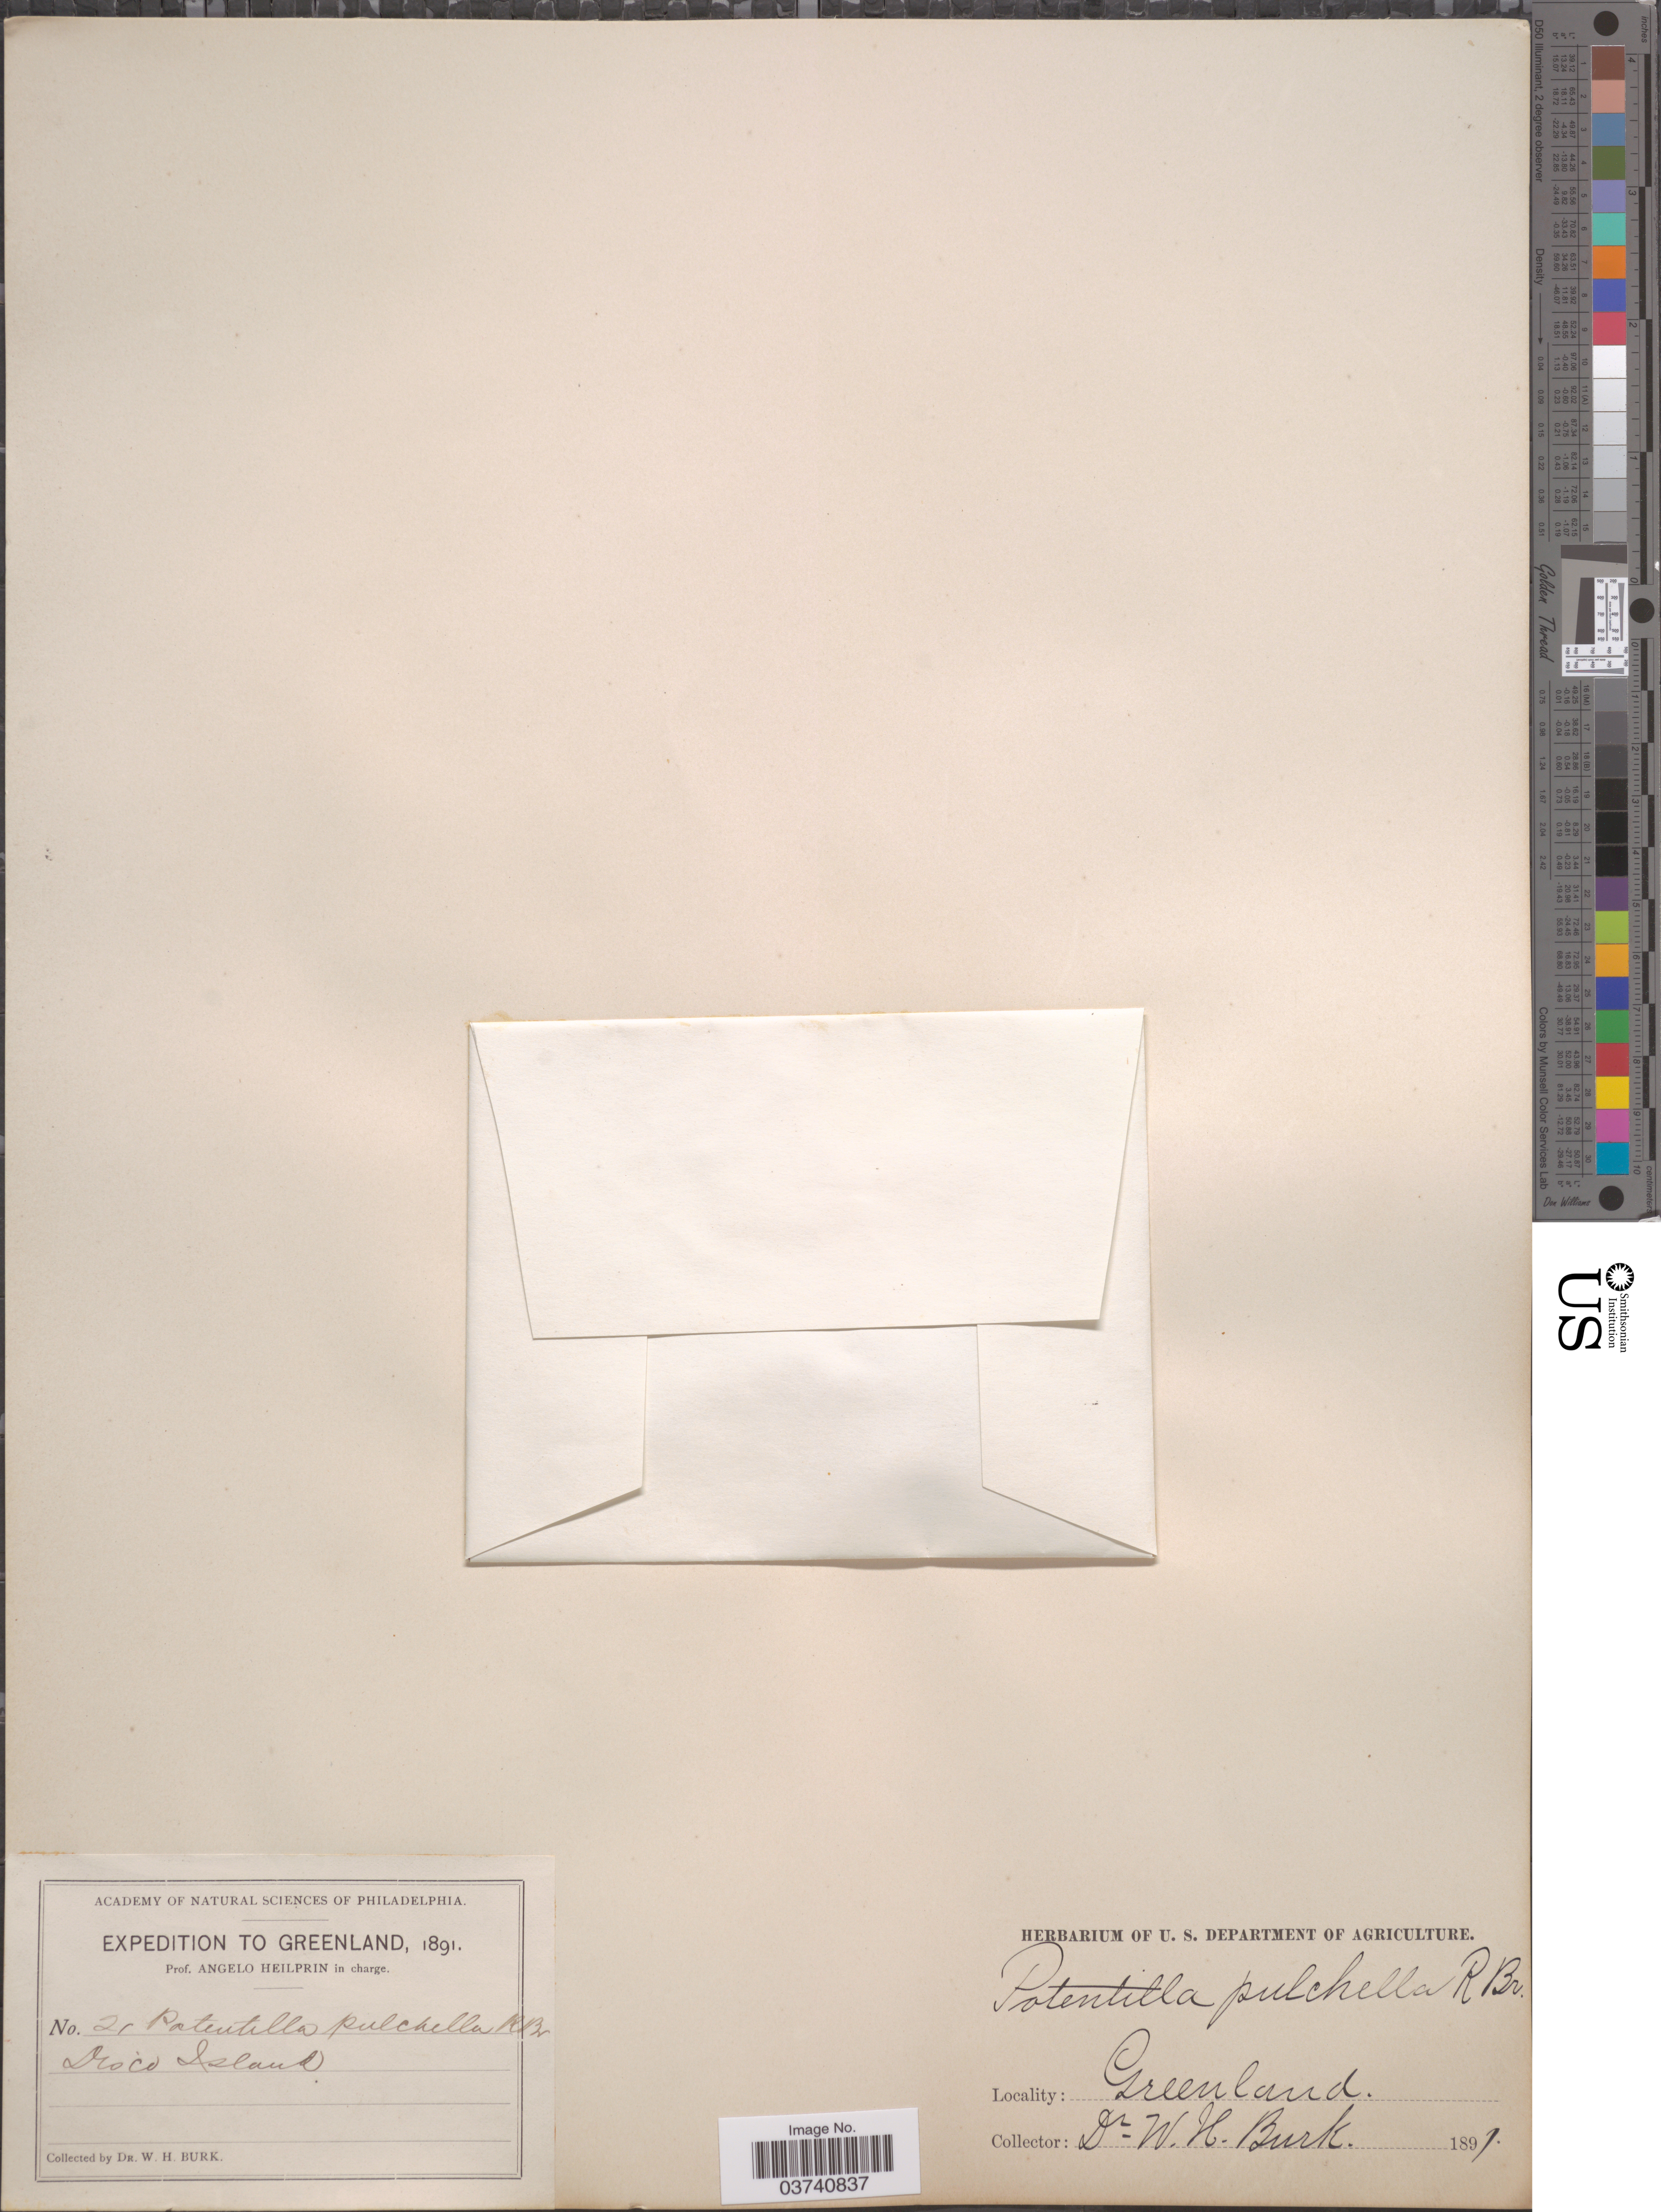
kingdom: Plantae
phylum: Tracheophyta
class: Magnoliopsida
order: Rosales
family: Rosaceae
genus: Potentilla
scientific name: Potentilla pulchella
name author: R. Br.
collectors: W. Burk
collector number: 21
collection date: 1891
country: Greenland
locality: Disco Island.